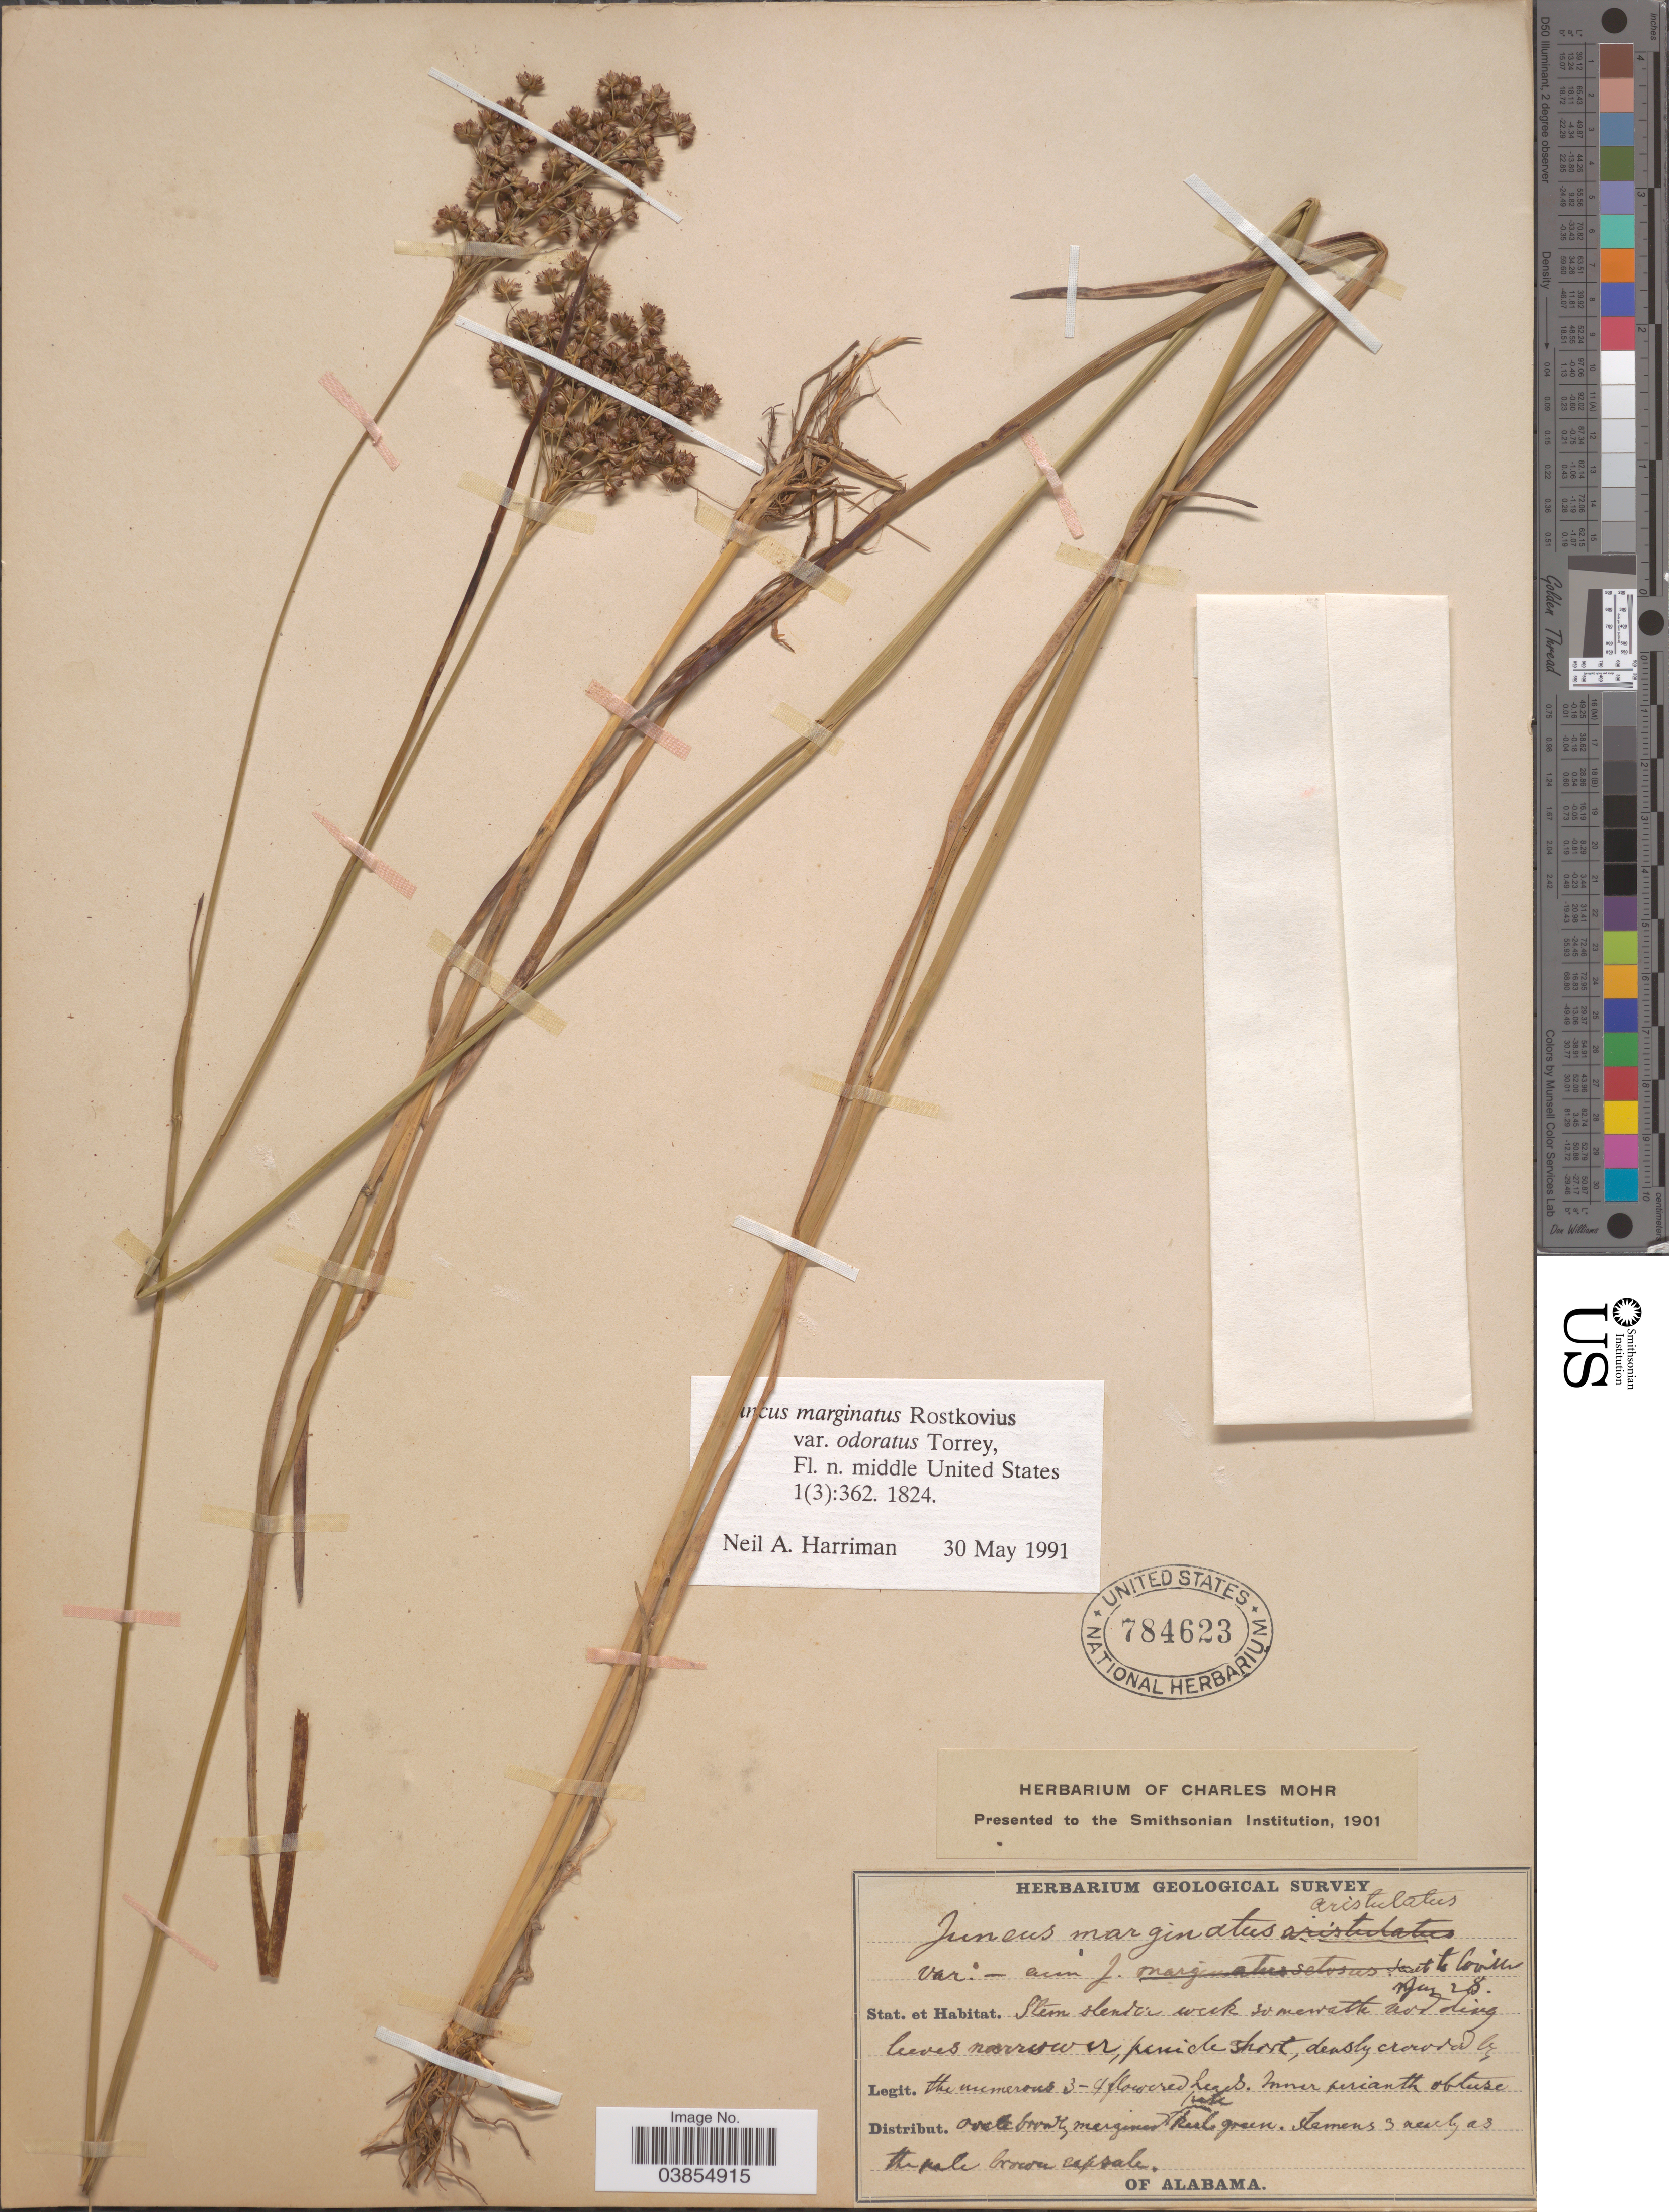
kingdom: Plantae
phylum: Tracheophyta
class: Liliopsida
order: Poales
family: Juncaceae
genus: Juncus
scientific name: Juncus marginatus var. odoratus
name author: Torr.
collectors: ex herb. Geological Survey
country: United States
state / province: Alabama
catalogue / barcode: US 784623